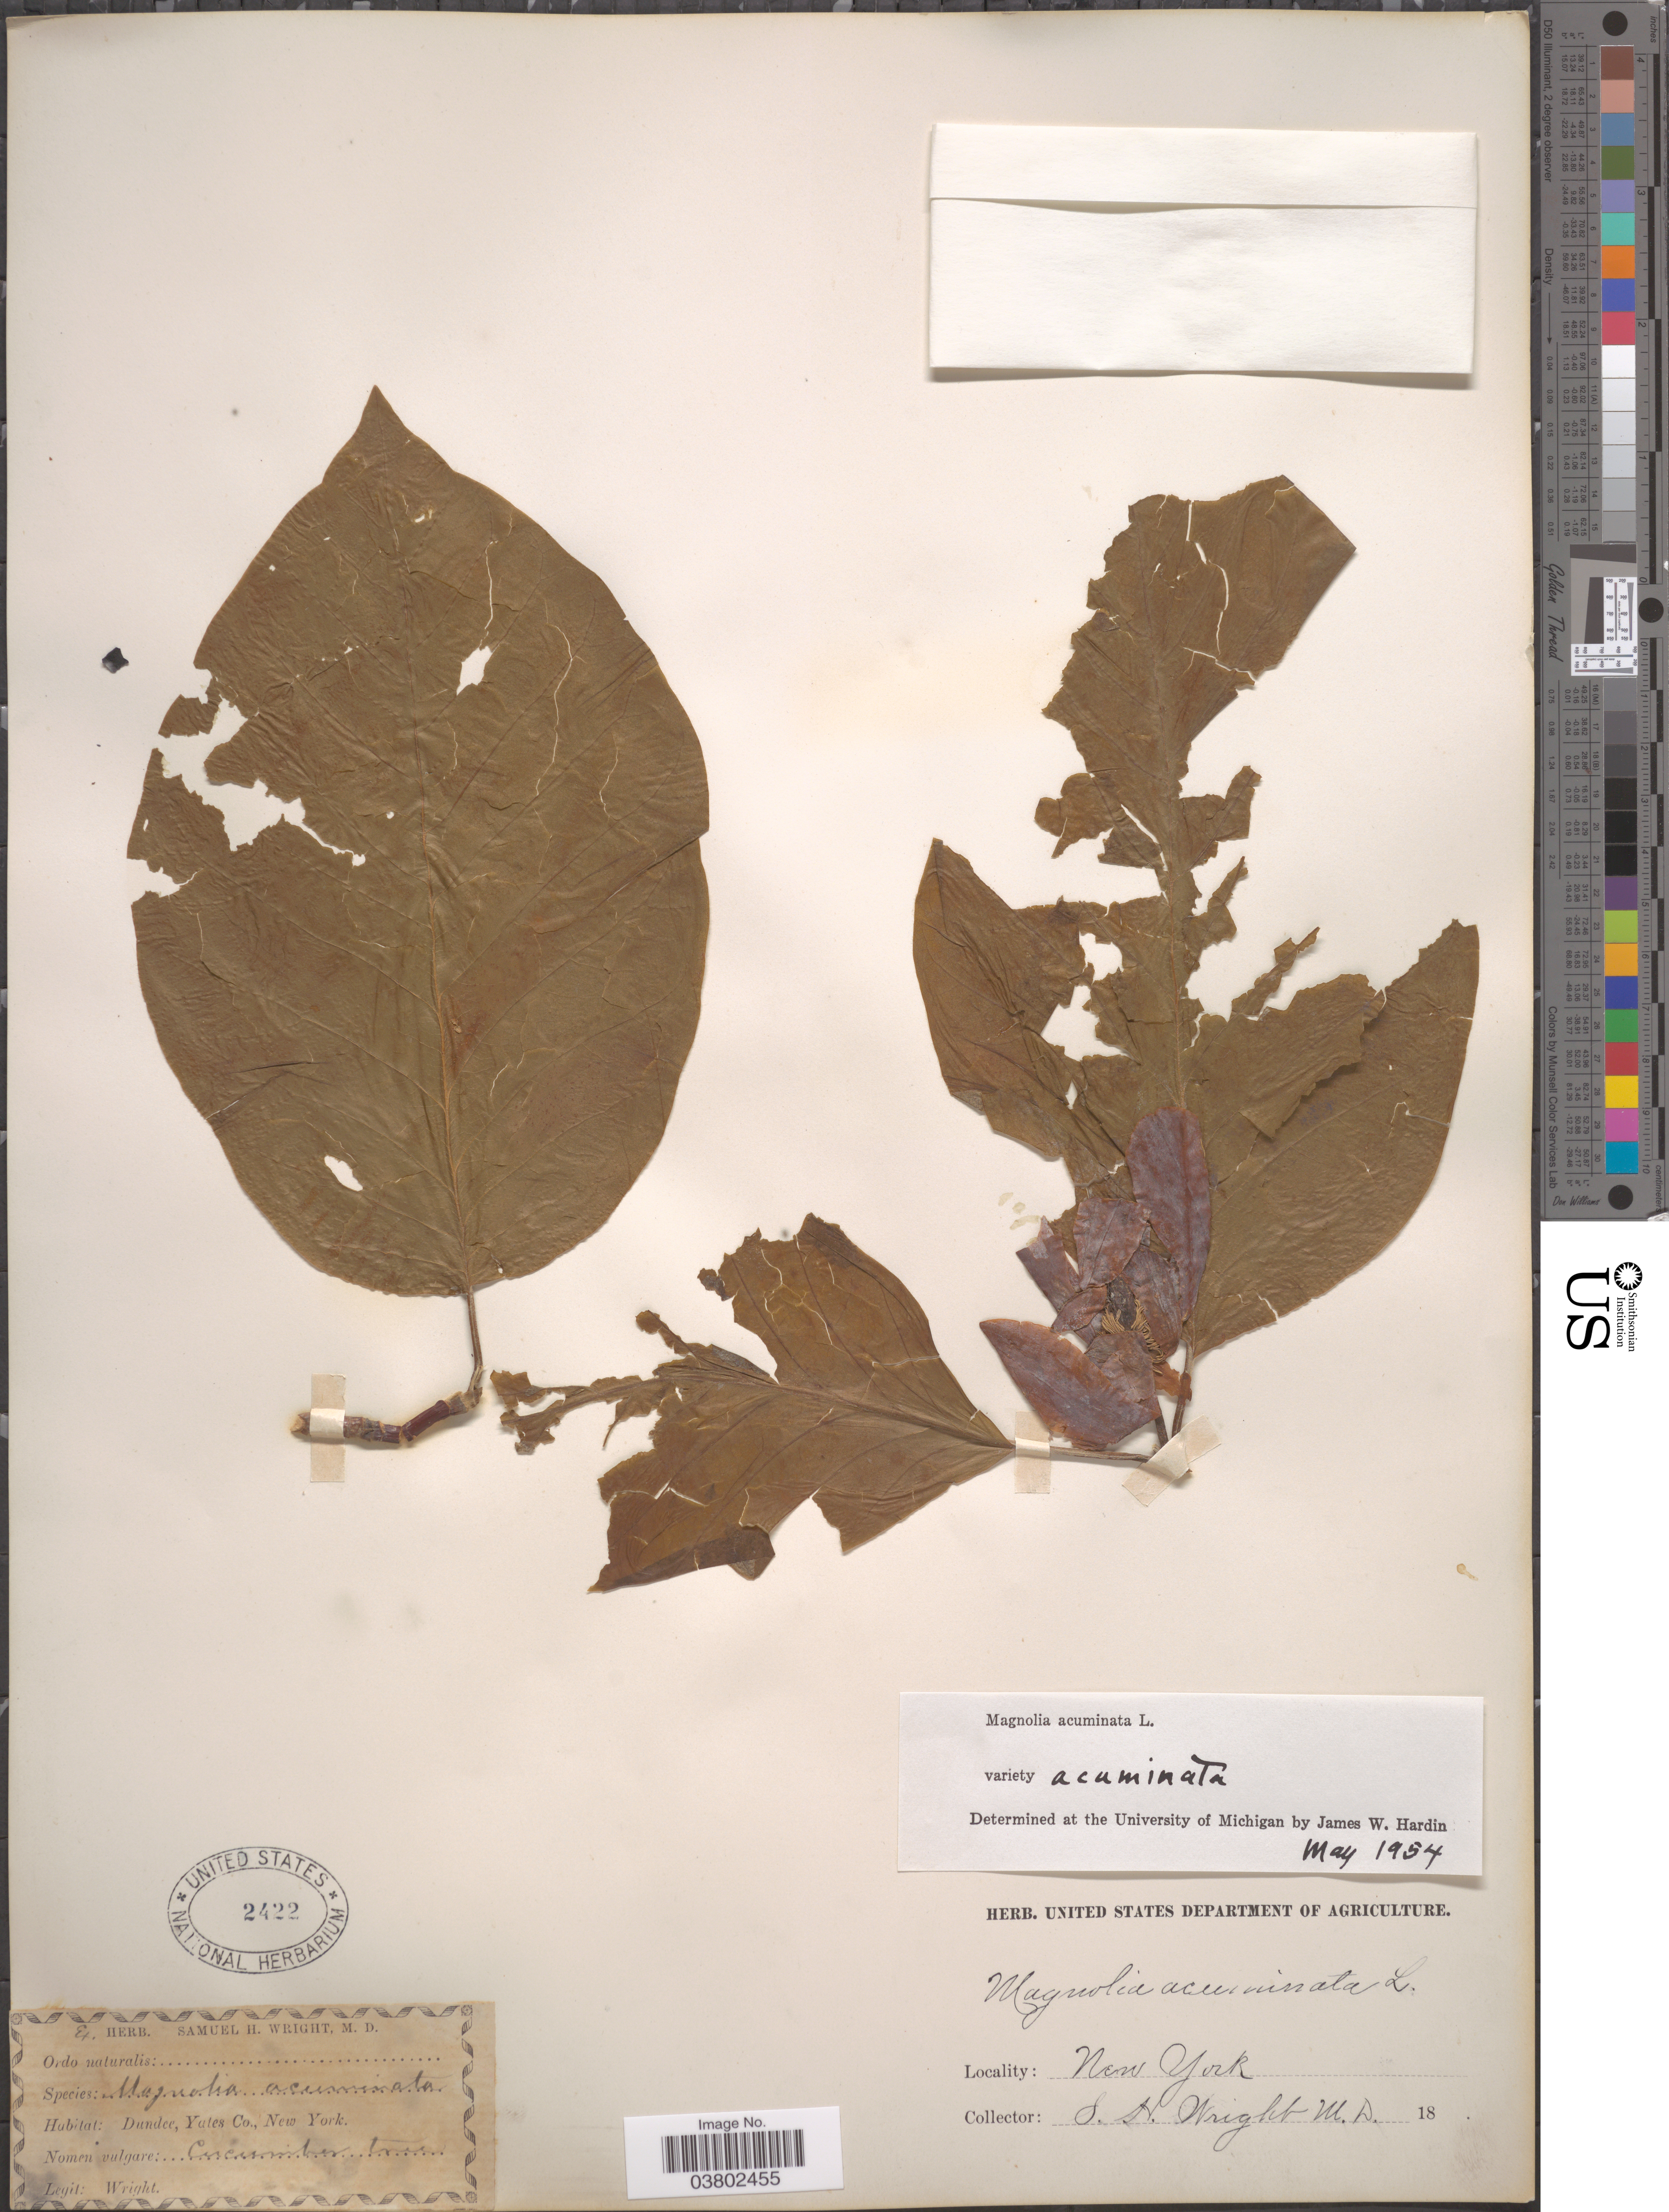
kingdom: Plantae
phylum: Tracheophyta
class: Magnoliopsida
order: Magnoliales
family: Magnoliaceae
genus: Magnolia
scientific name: Magnolia acuminata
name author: (L.) L.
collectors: S. H. Wright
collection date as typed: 18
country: United States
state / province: New York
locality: Dundee, Yates Co.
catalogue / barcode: US 2422